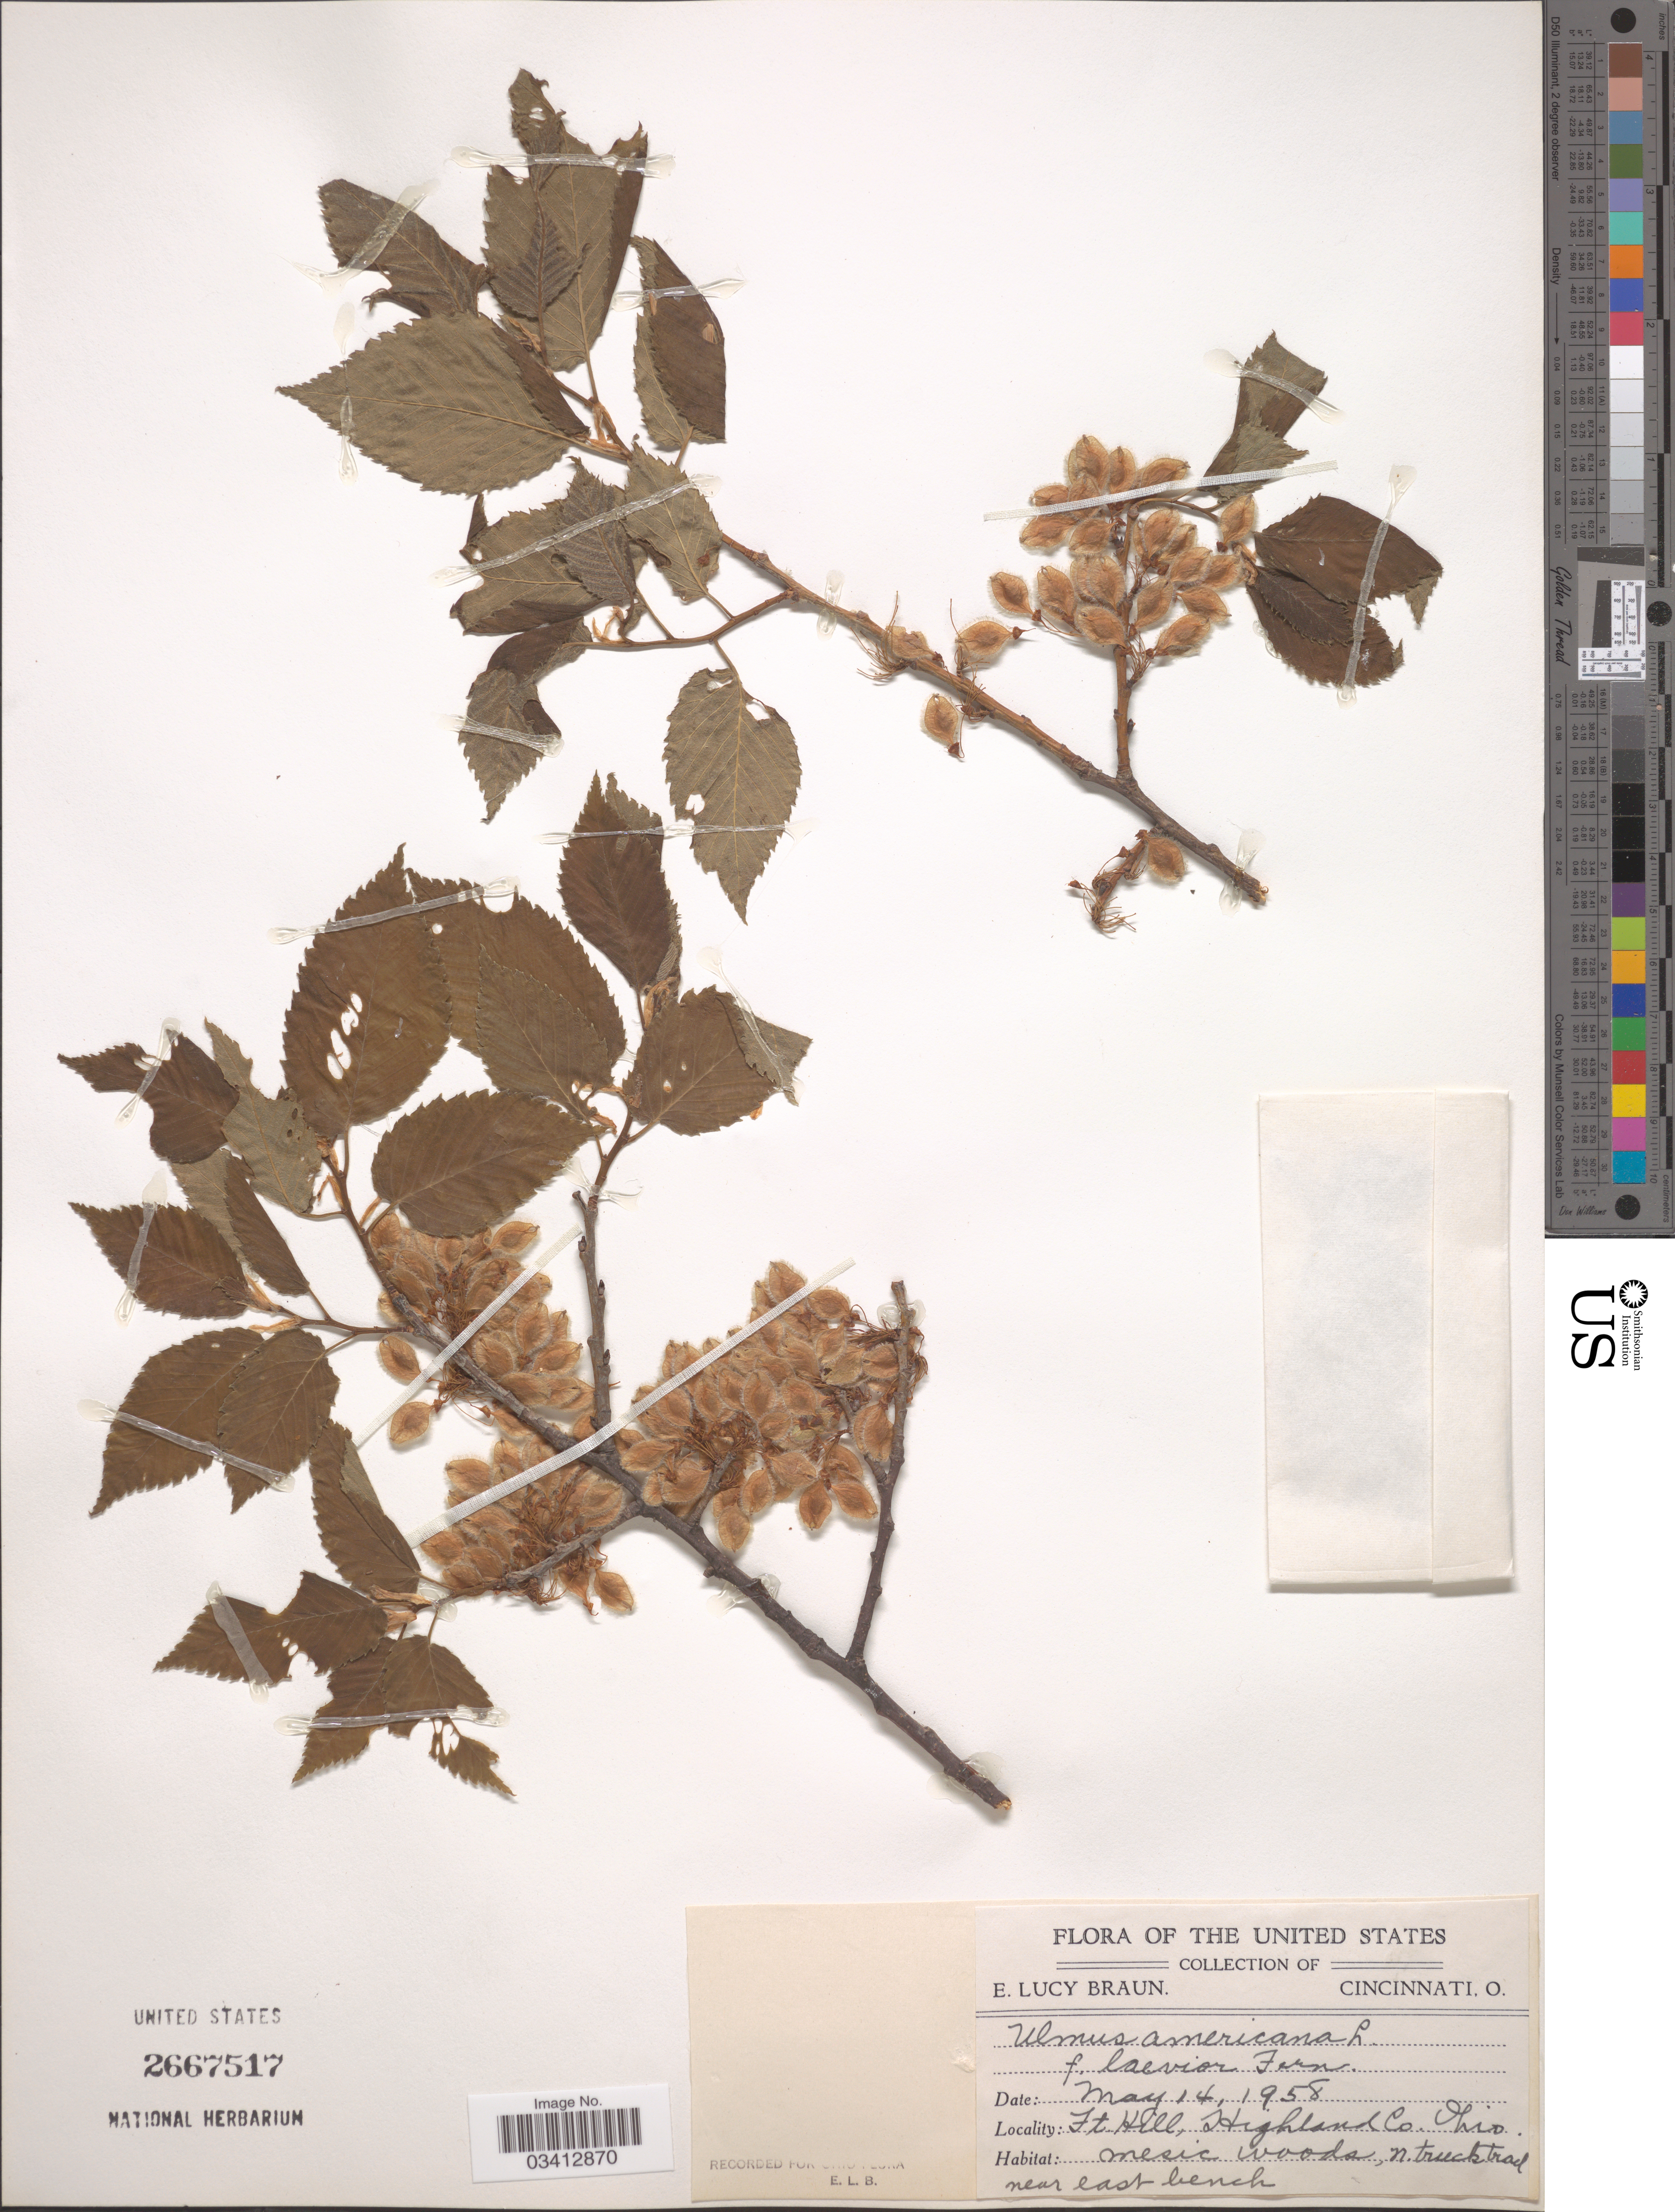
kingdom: Plantae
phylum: Tracheophyta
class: Magnoliopsida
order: Rosales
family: Ulmaceae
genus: Ulmus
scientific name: Ulmus americana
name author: L.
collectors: E. L. Braun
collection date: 1958-05-14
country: United States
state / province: Ohio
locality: Ft Hill, Highland Co.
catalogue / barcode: US 2667517